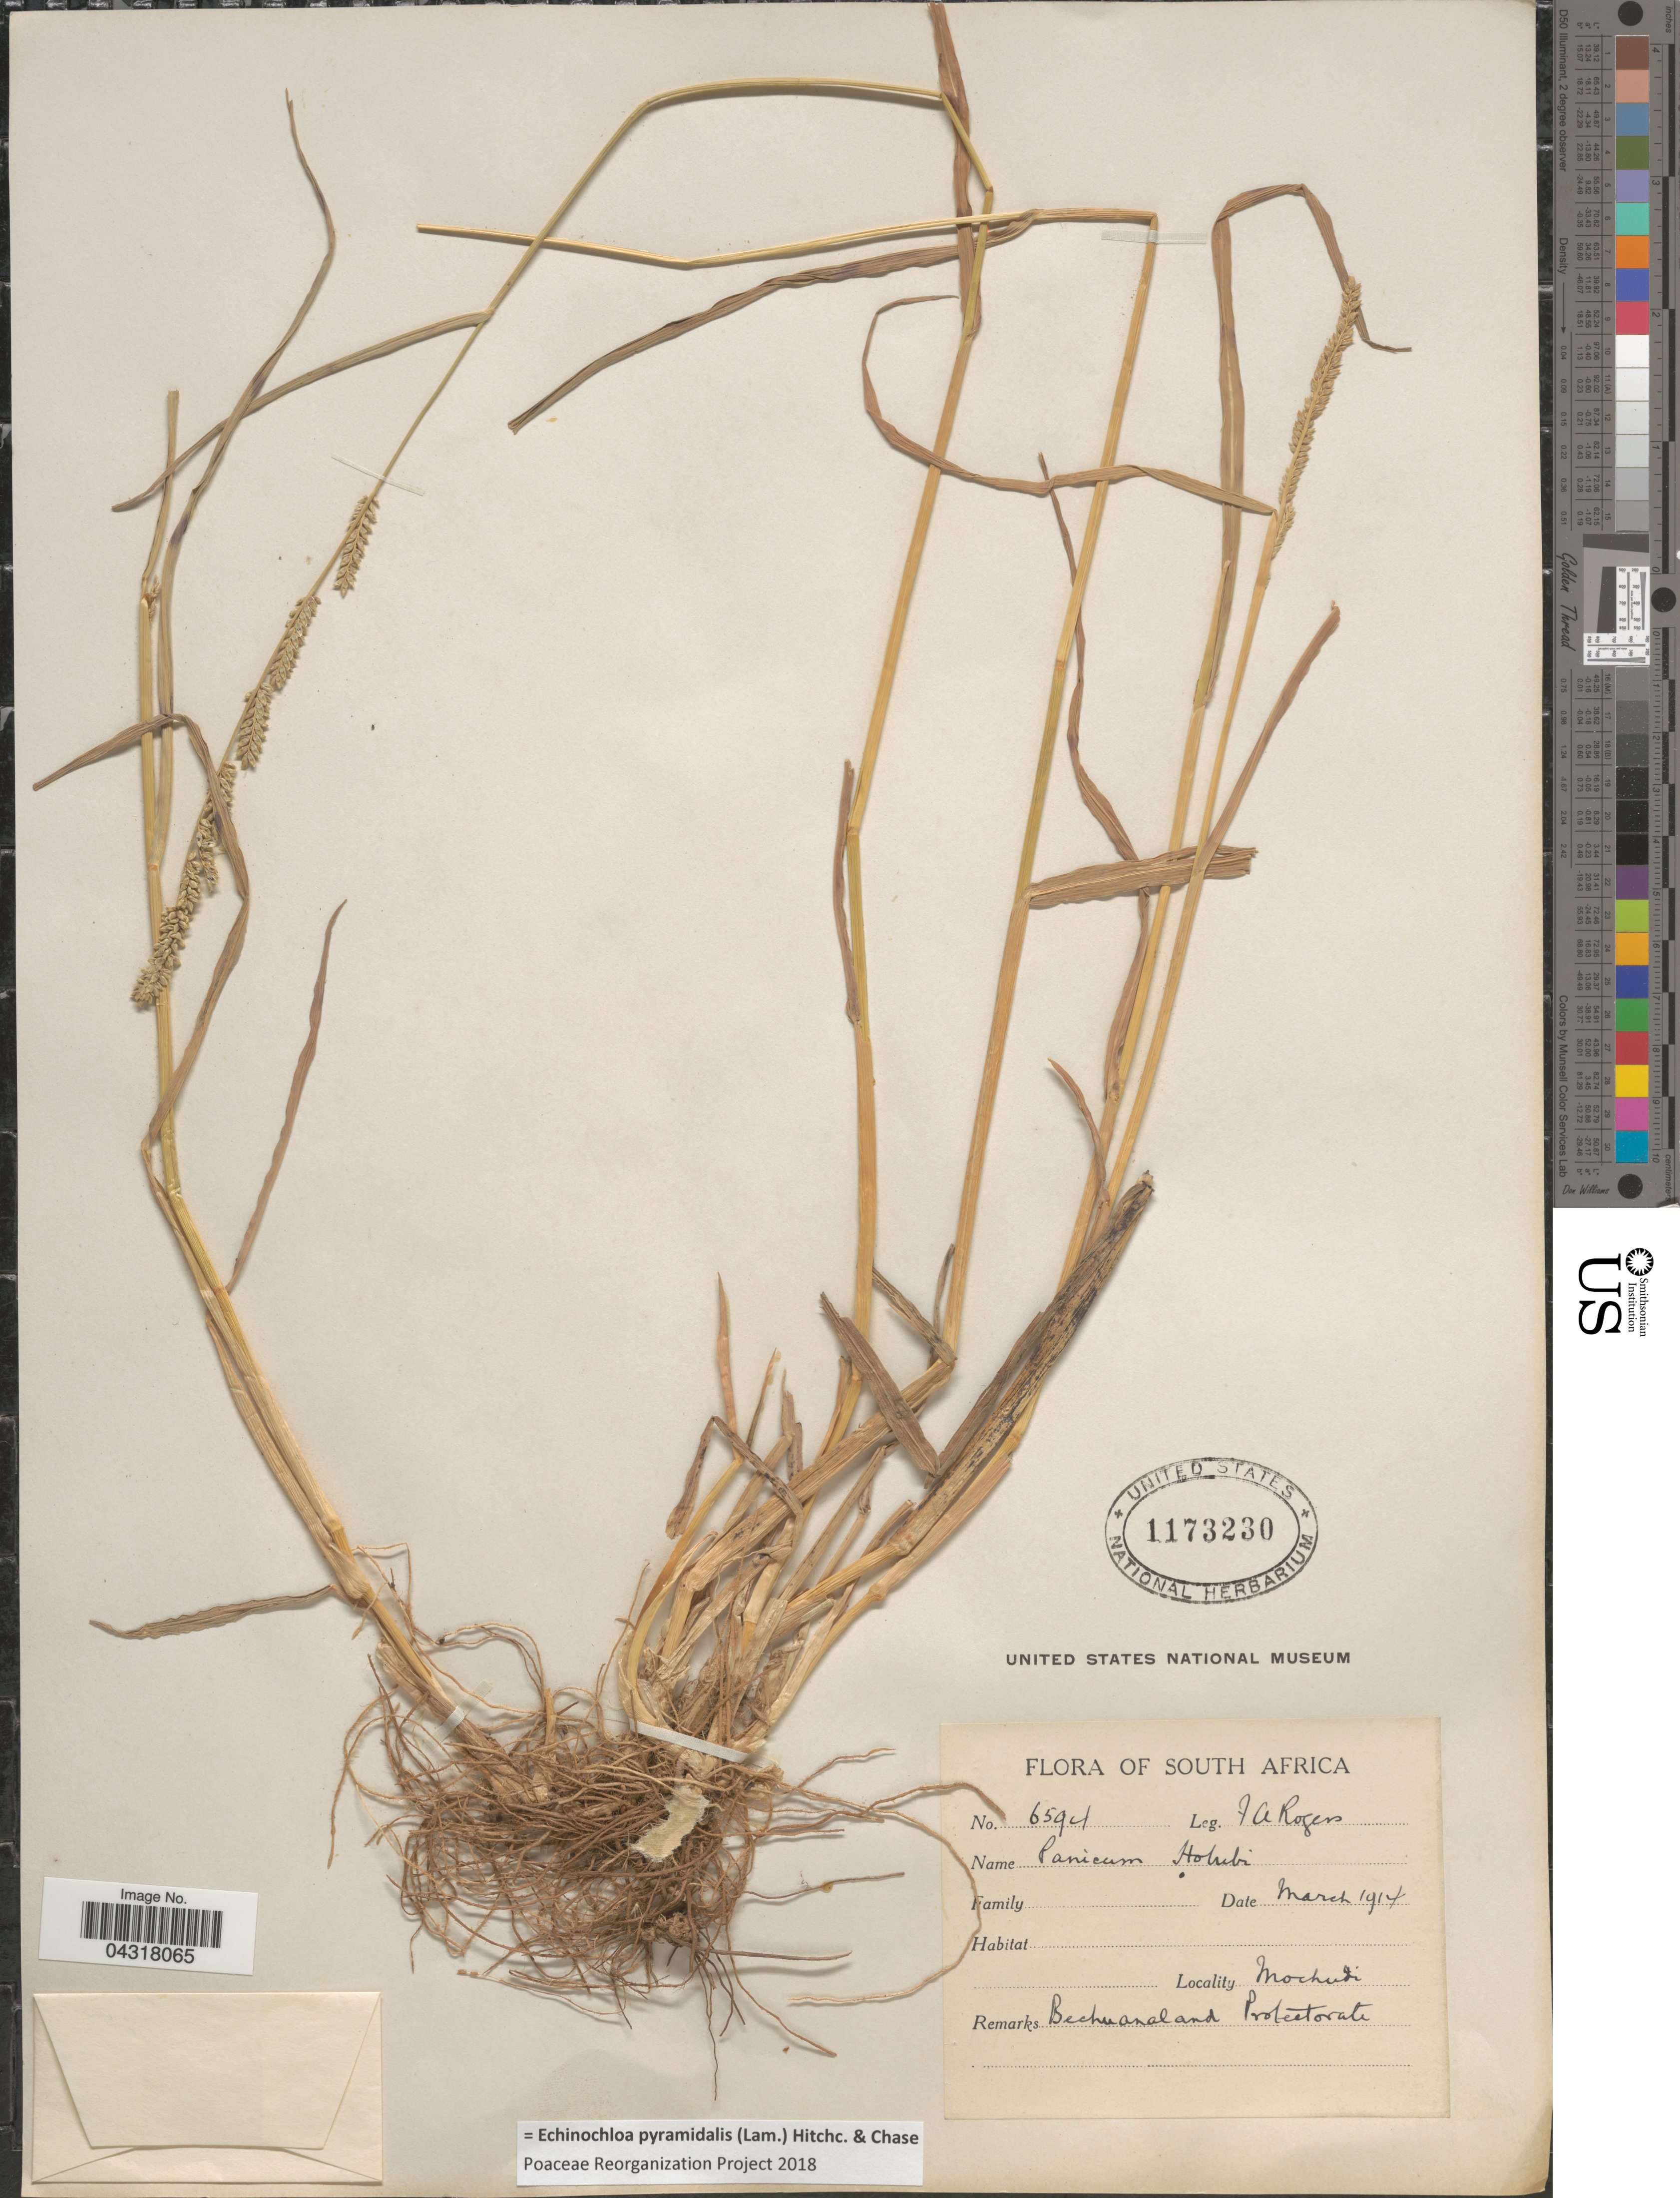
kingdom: Plantae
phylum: Tracheophyta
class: Liliopsida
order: Poales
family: Poaceae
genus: Echinochloa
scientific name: Echinochloa pyramidalis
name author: (Lam.) Hitchc. & Chase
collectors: F. A. Rogers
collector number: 6594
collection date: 1914-03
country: South Africa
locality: Mochudi. Bechuanaland Protectorate.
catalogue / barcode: US 1173230